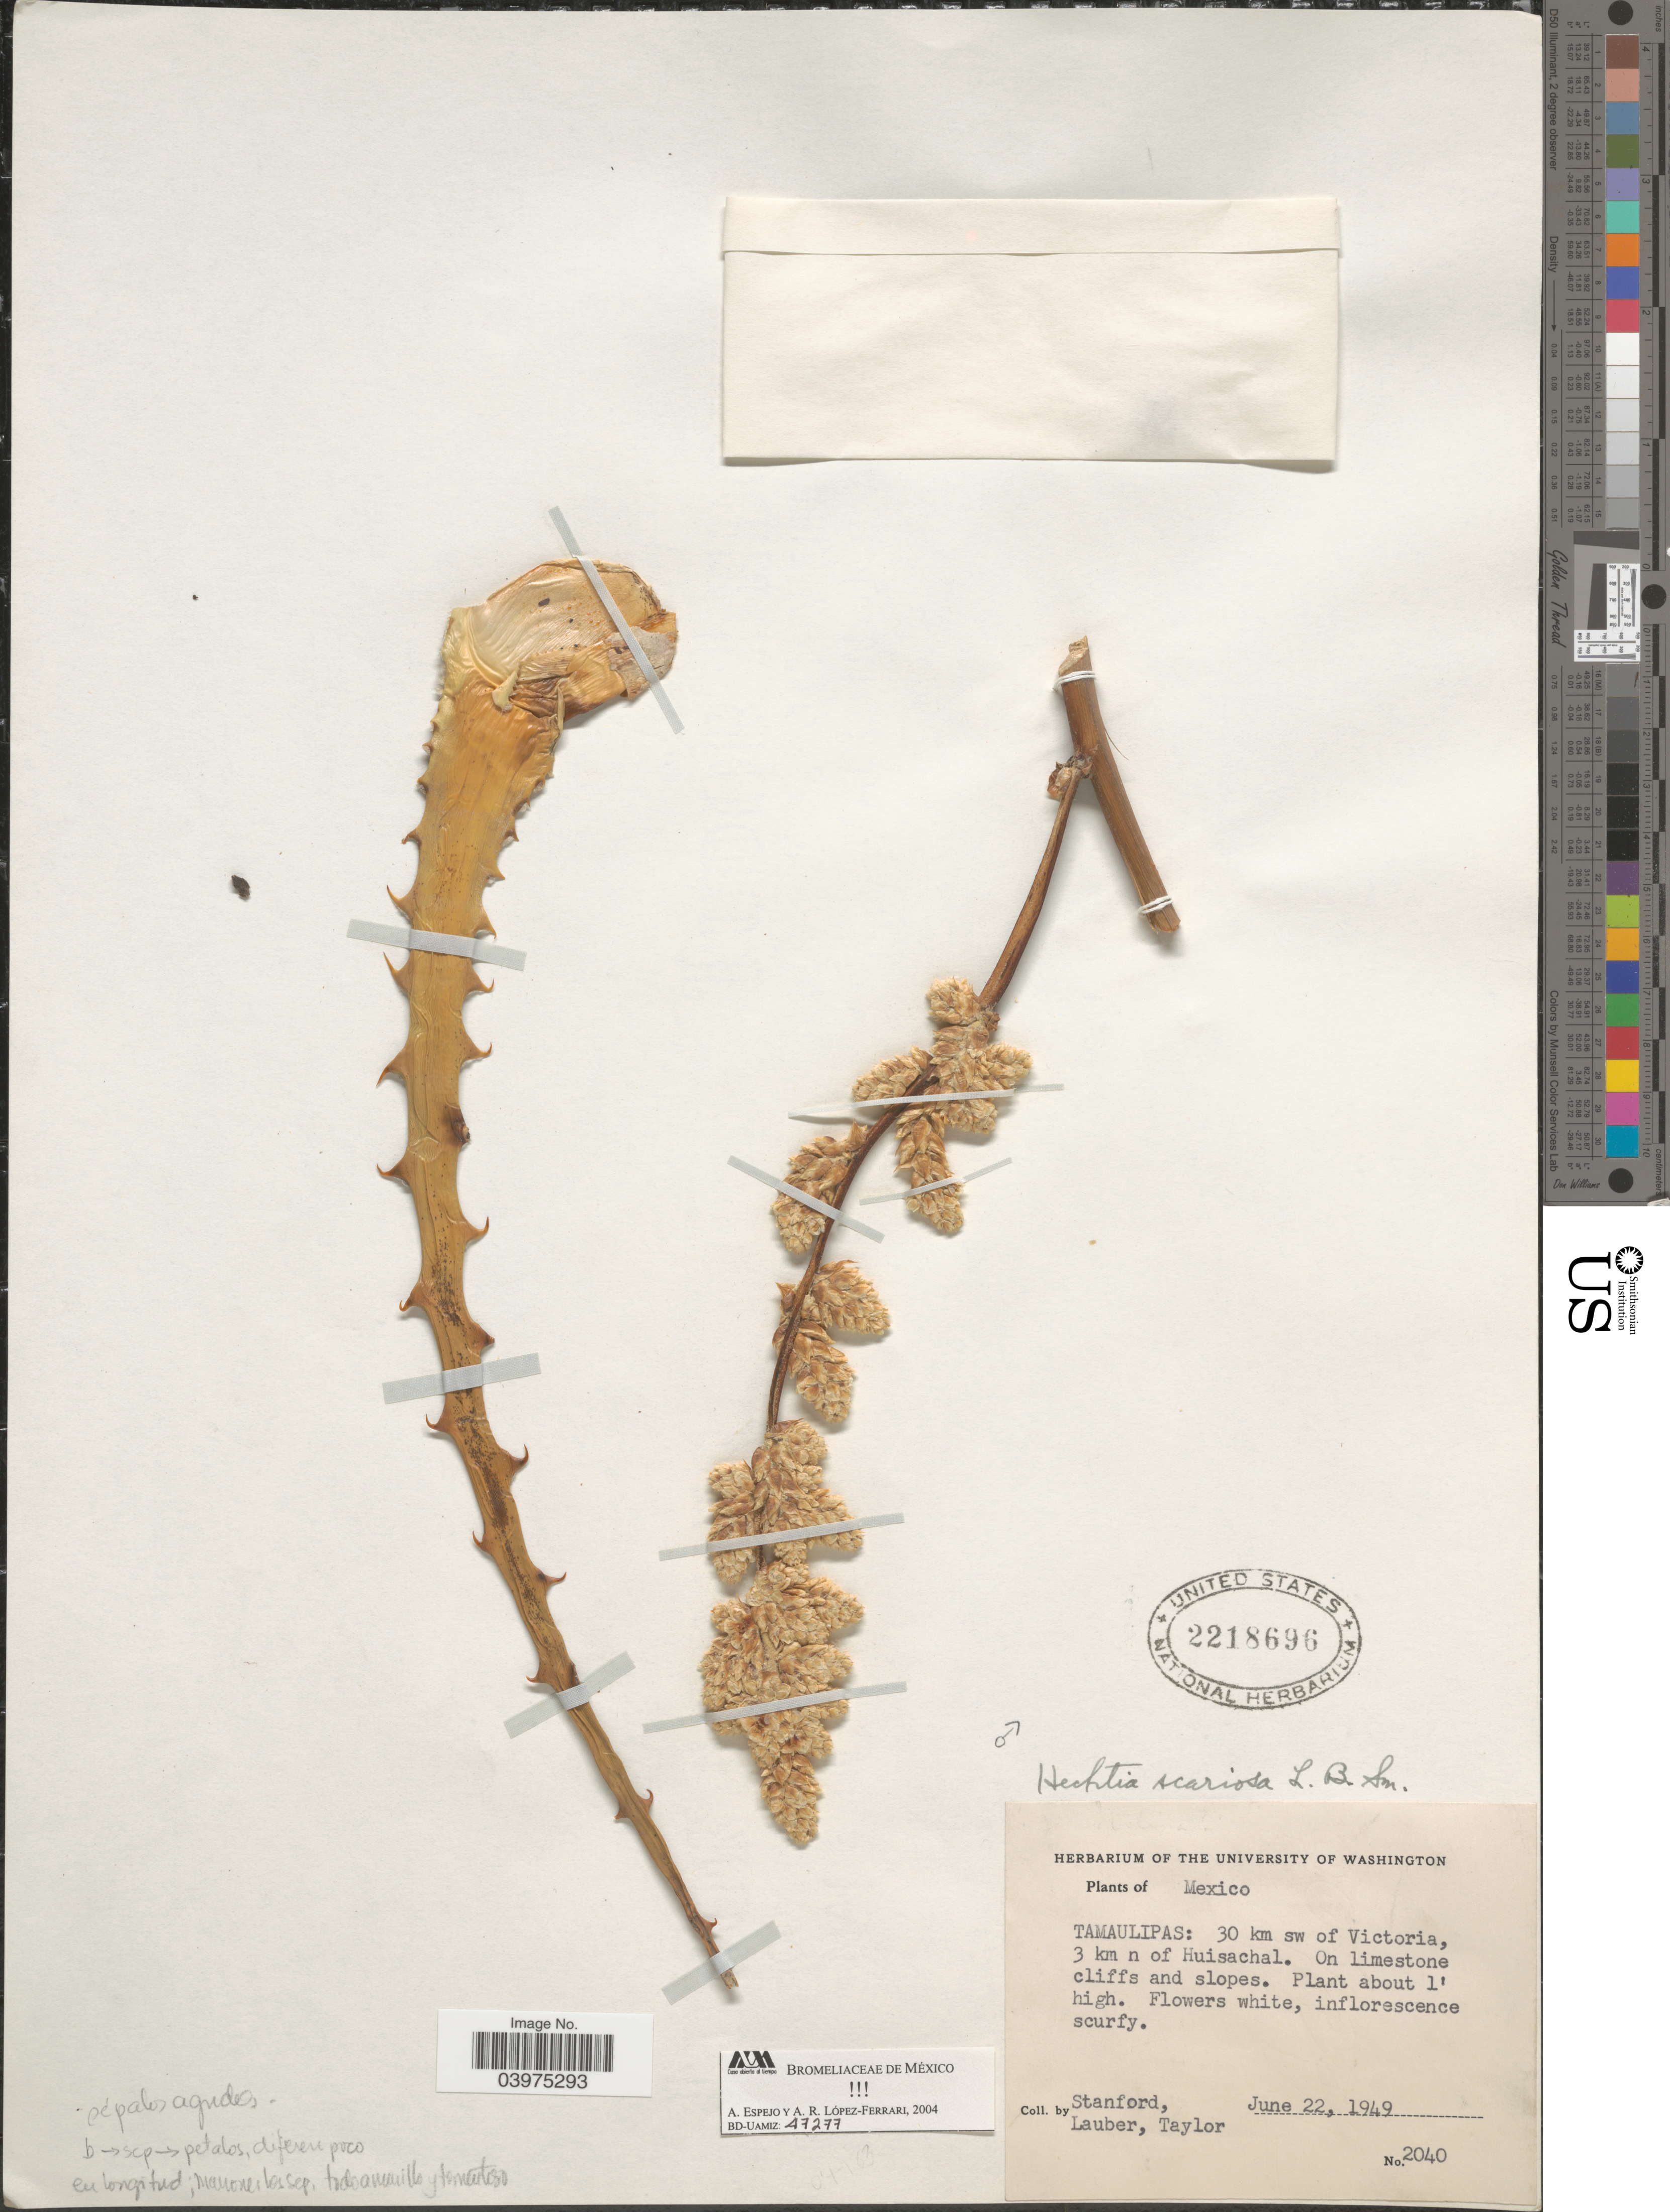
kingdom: Plantae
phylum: Tracheophyta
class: Liliopsida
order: Poales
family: Bromeliaceae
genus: Hechtia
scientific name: Hechtia scariosa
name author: L.B. Sm.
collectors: -. Stanford, Lauber, -- & -- Taylor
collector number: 2040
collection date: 1949-06-22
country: Mexico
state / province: Tamaulipas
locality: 30 km sw of Victoria, 3 km n of Huisachal. On Limestone cliffs and slopes.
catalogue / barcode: US 2218696